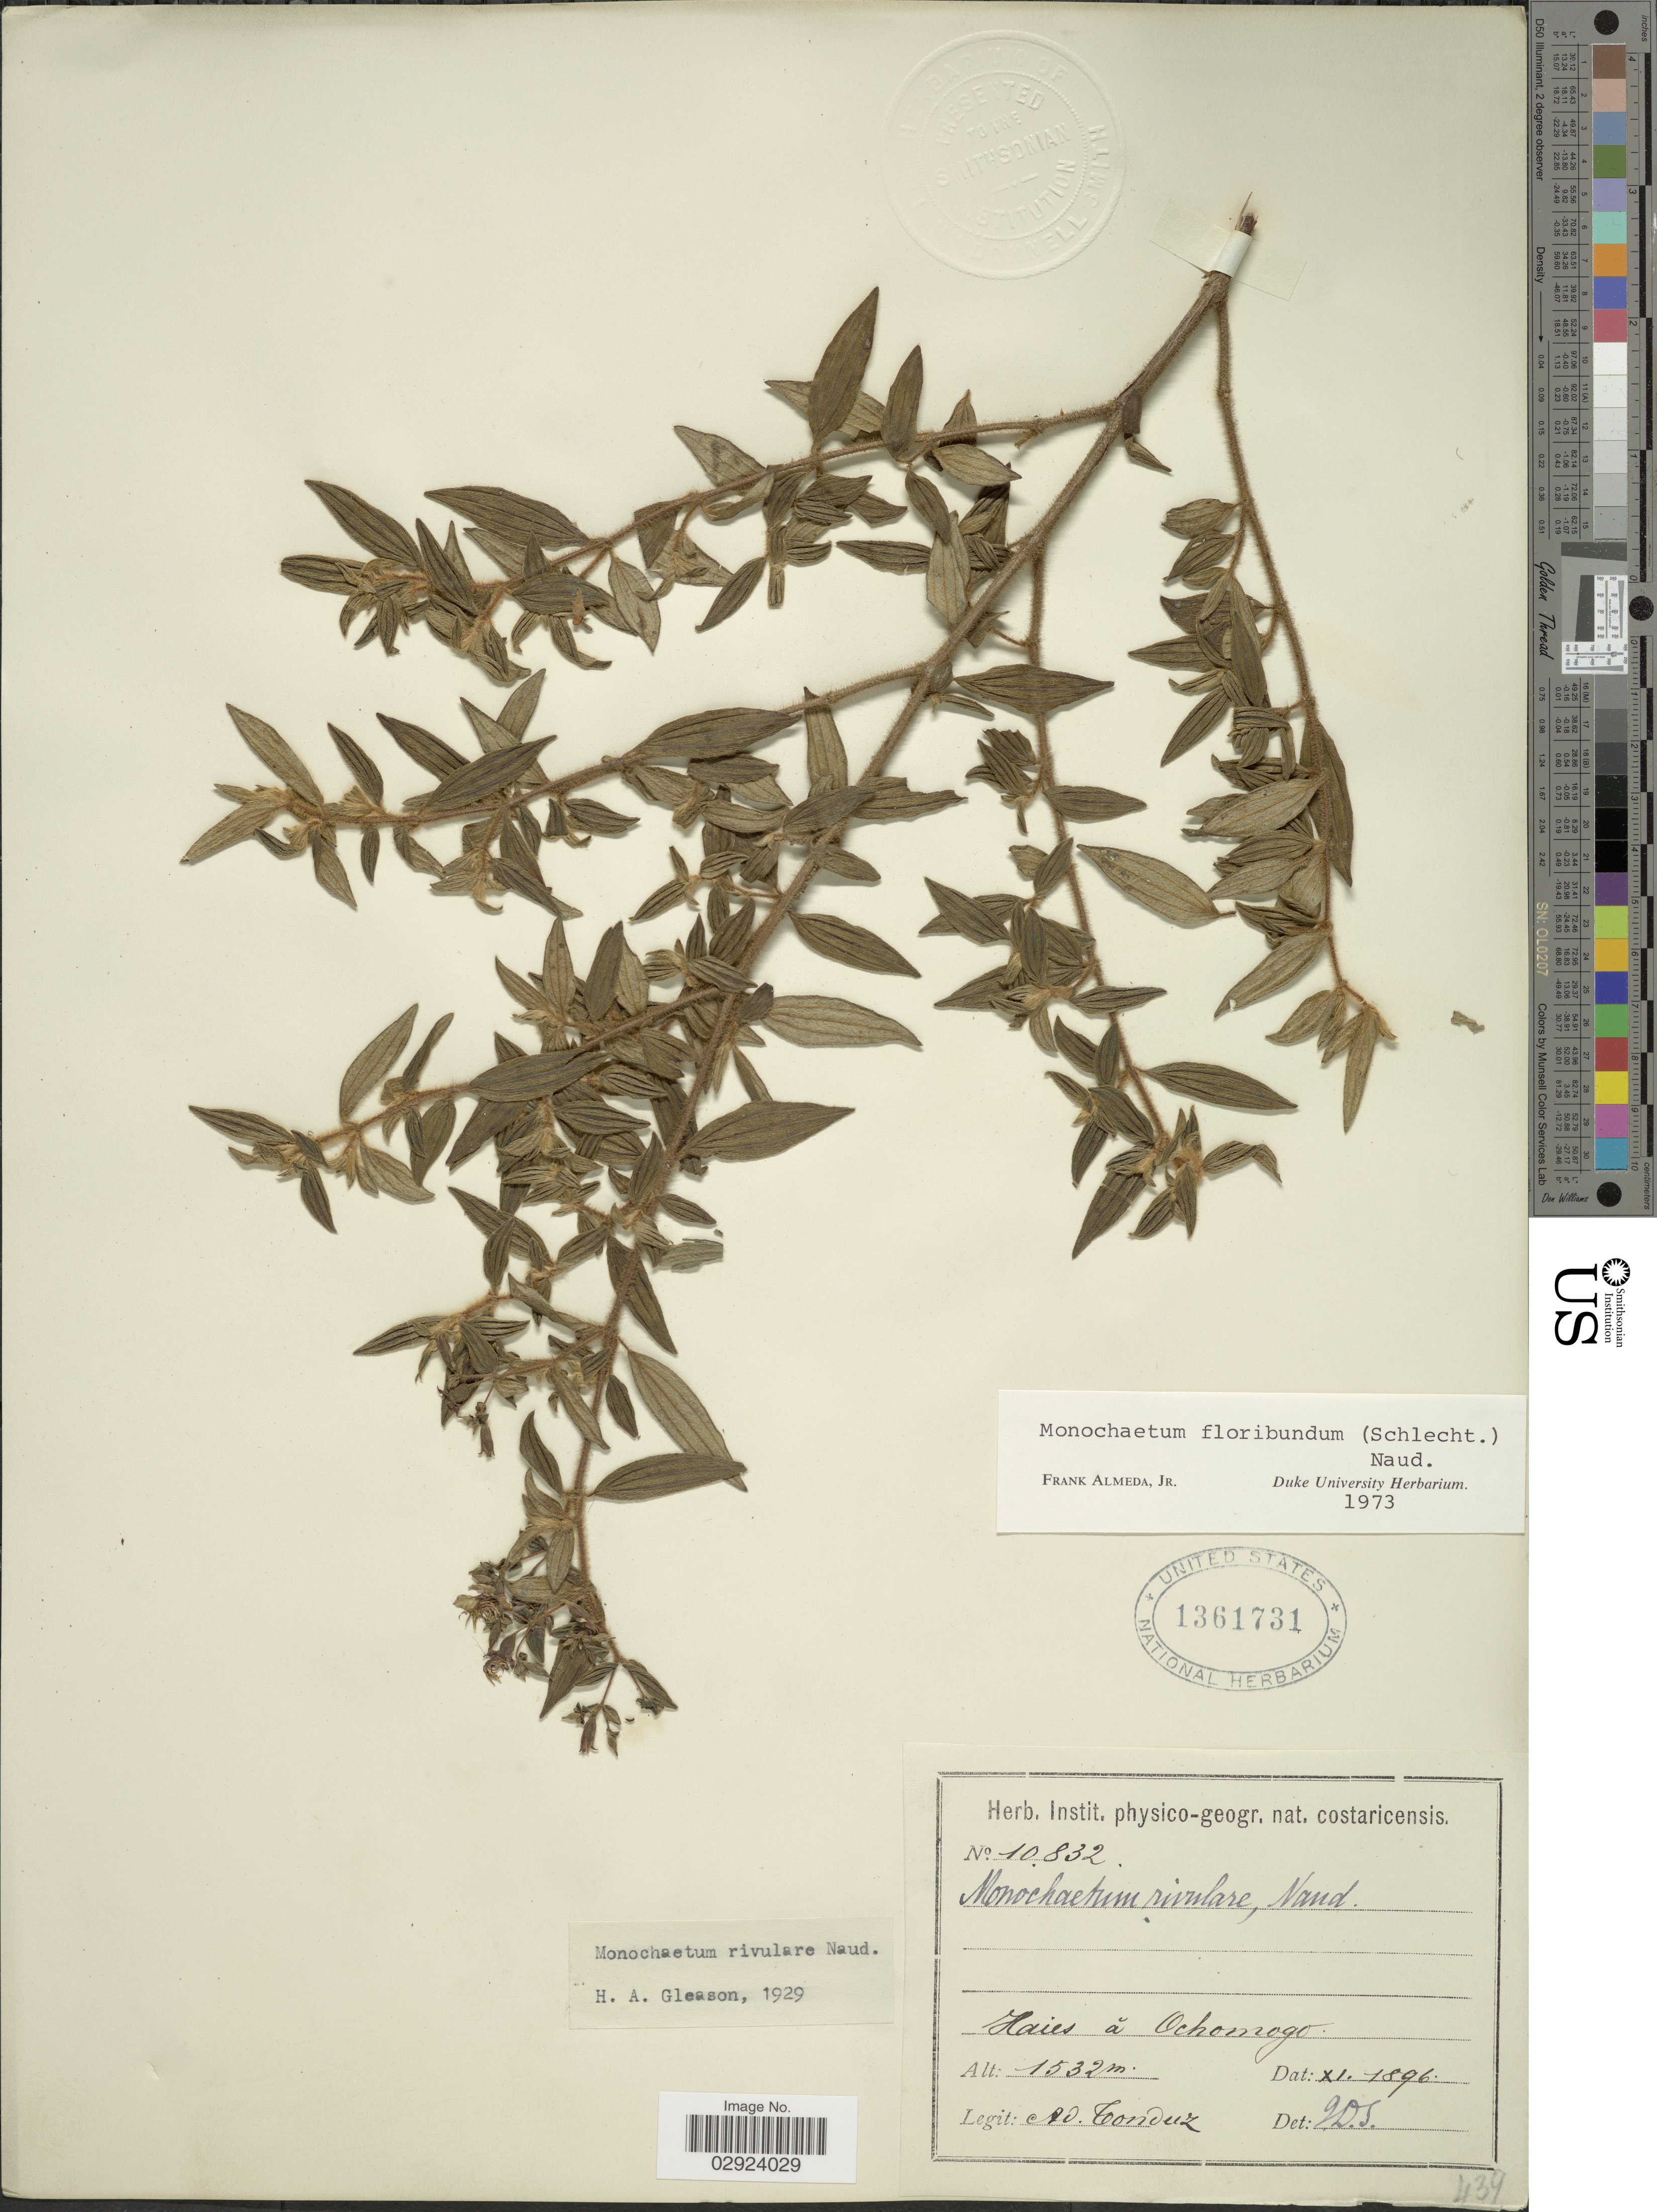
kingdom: Plantae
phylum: Tracheophyta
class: Magnoliopsida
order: Myrtales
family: Melastomataceae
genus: Monochaetum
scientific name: Monochaetum floribundum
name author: (Schltdl.) Naudin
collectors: A. Tonduz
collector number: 10832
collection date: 1896-11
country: Costa Rica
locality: Haies a Ochomogo.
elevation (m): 1532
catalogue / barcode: US 1361731